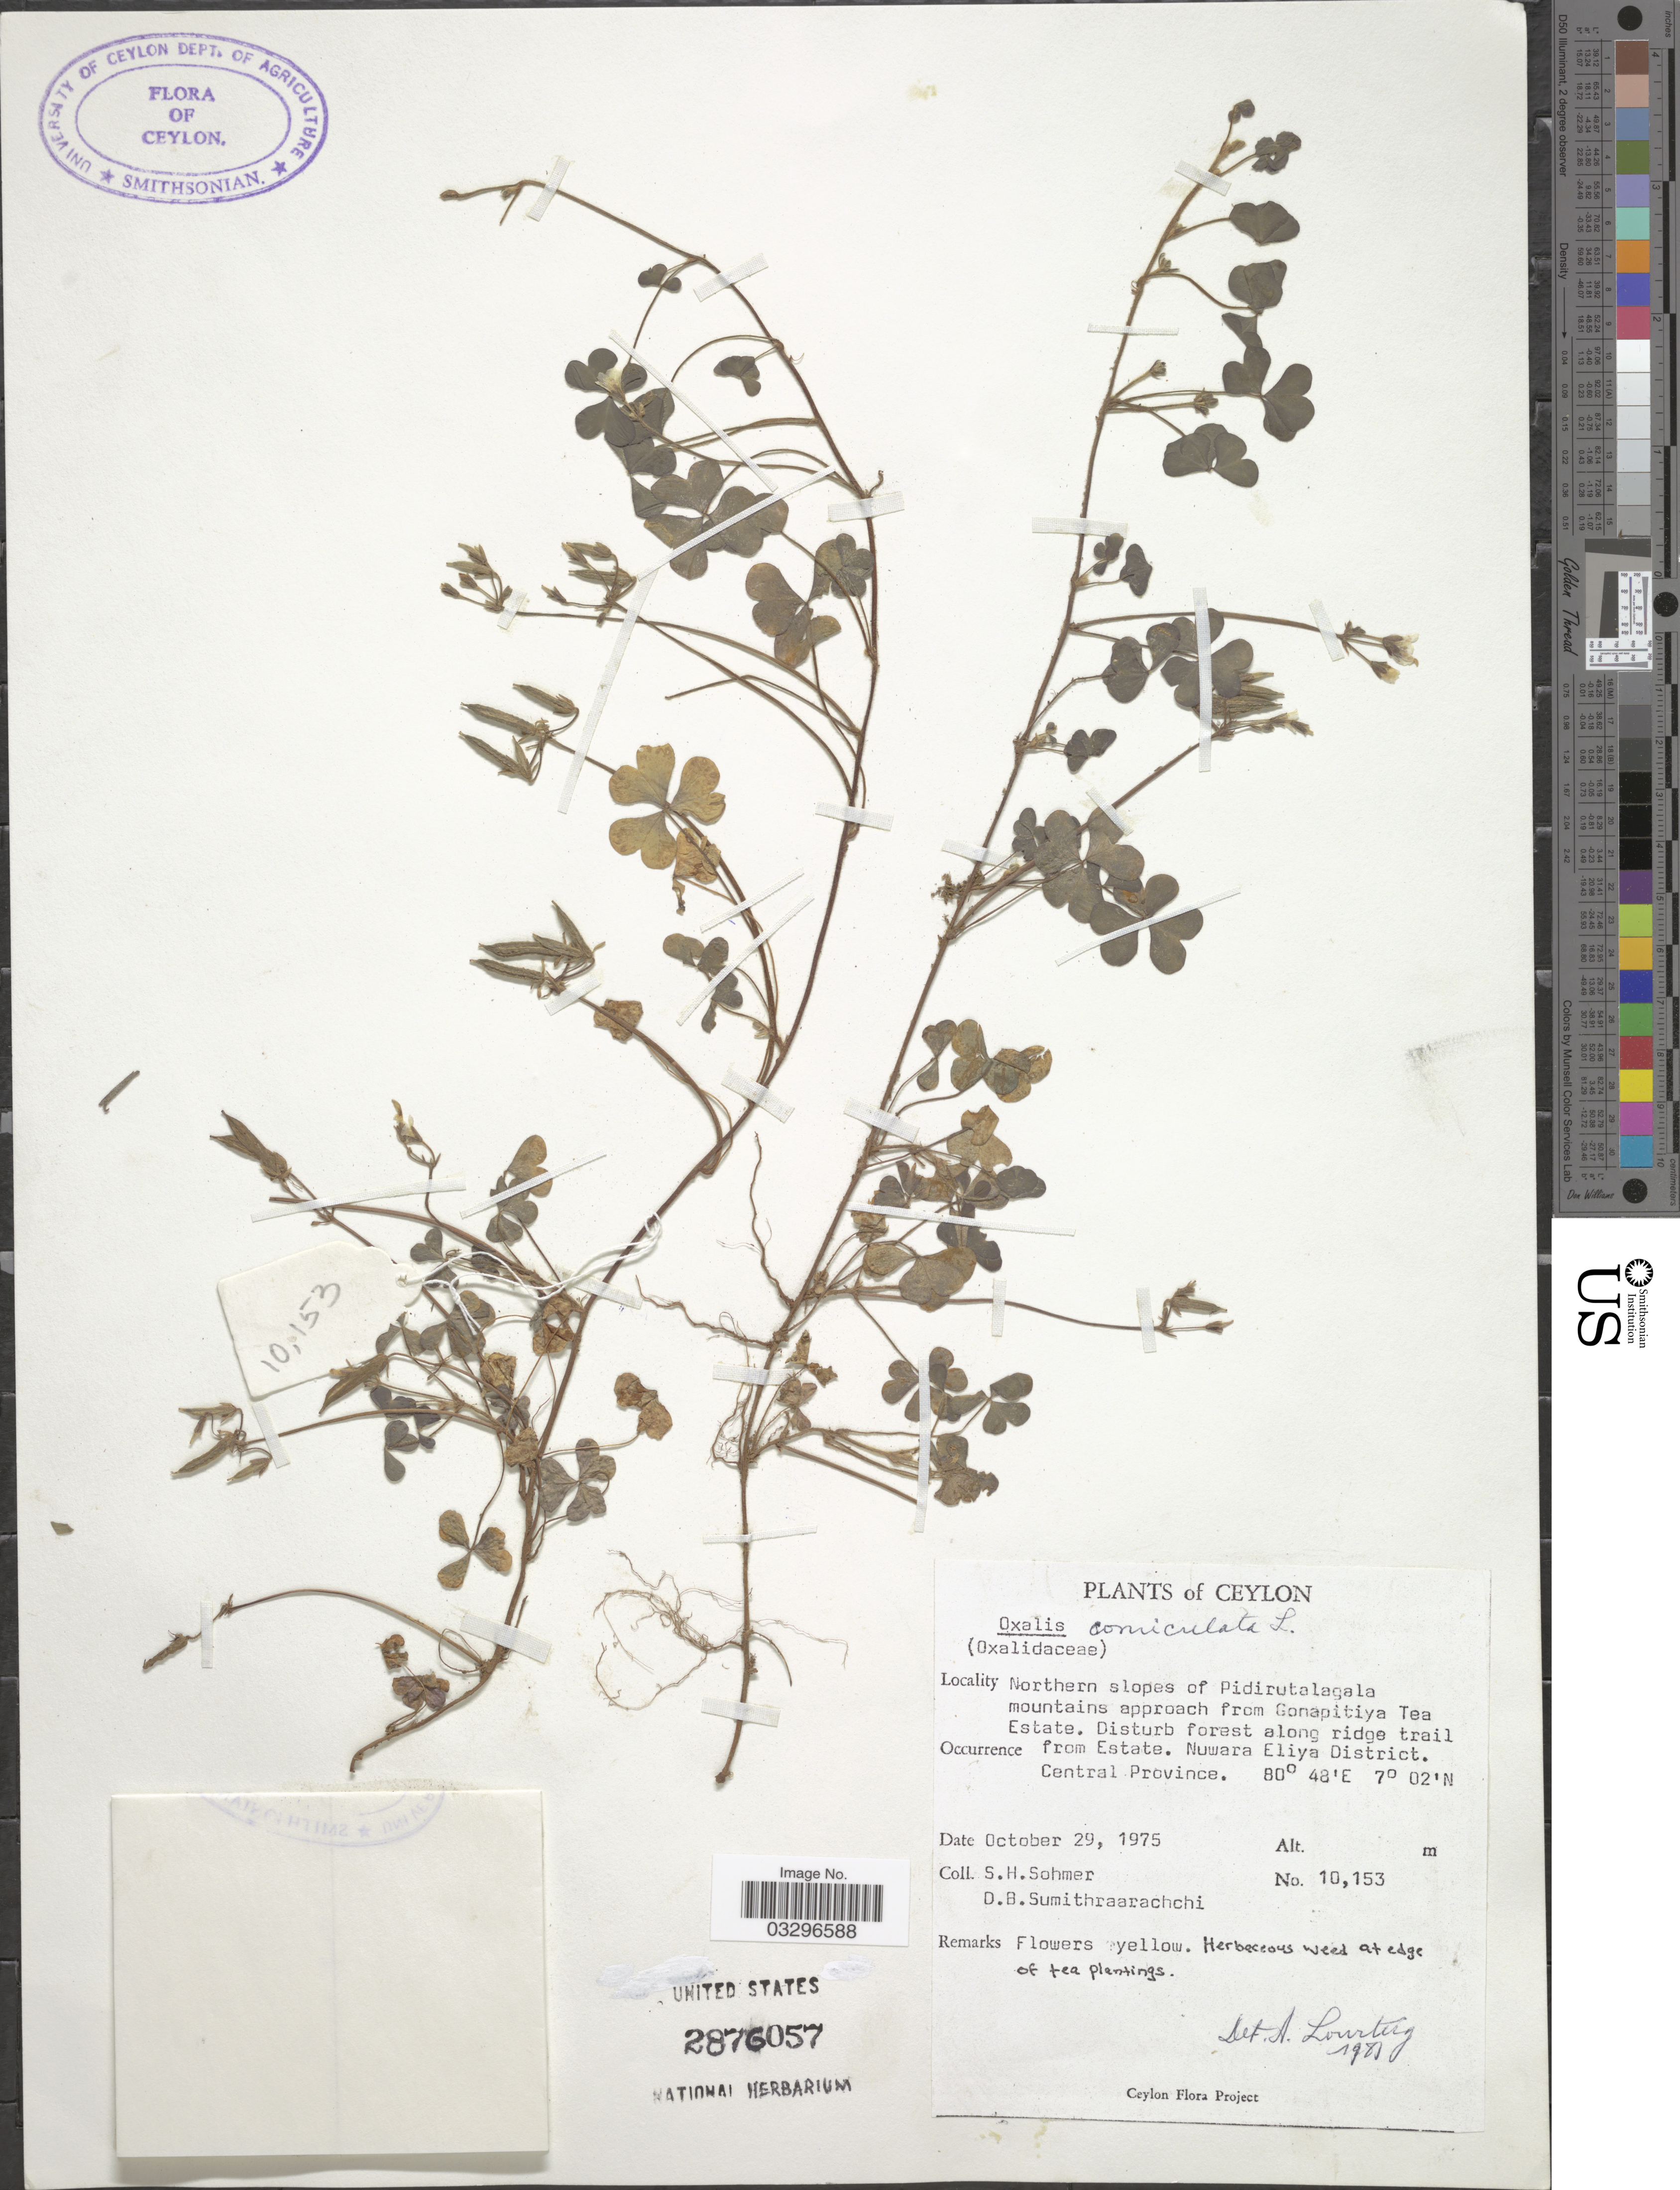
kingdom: Plantae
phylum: Tracheophyta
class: Magnoliopsida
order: Oxalidales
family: Oxalidaceae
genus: Oxalis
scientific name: Oxalis corniculata var. corniculata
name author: L.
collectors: S. H. Sohmer & D. B. Sumithraarachchi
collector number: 10153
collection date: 1975-10-29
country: Sri Lanka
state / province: Central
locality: Ceylon. Northern slopes of Pidirutalagala mountains approach from Gonapitiya Tea Estate. Nuwara Eliya District.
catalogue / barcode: US 2876057